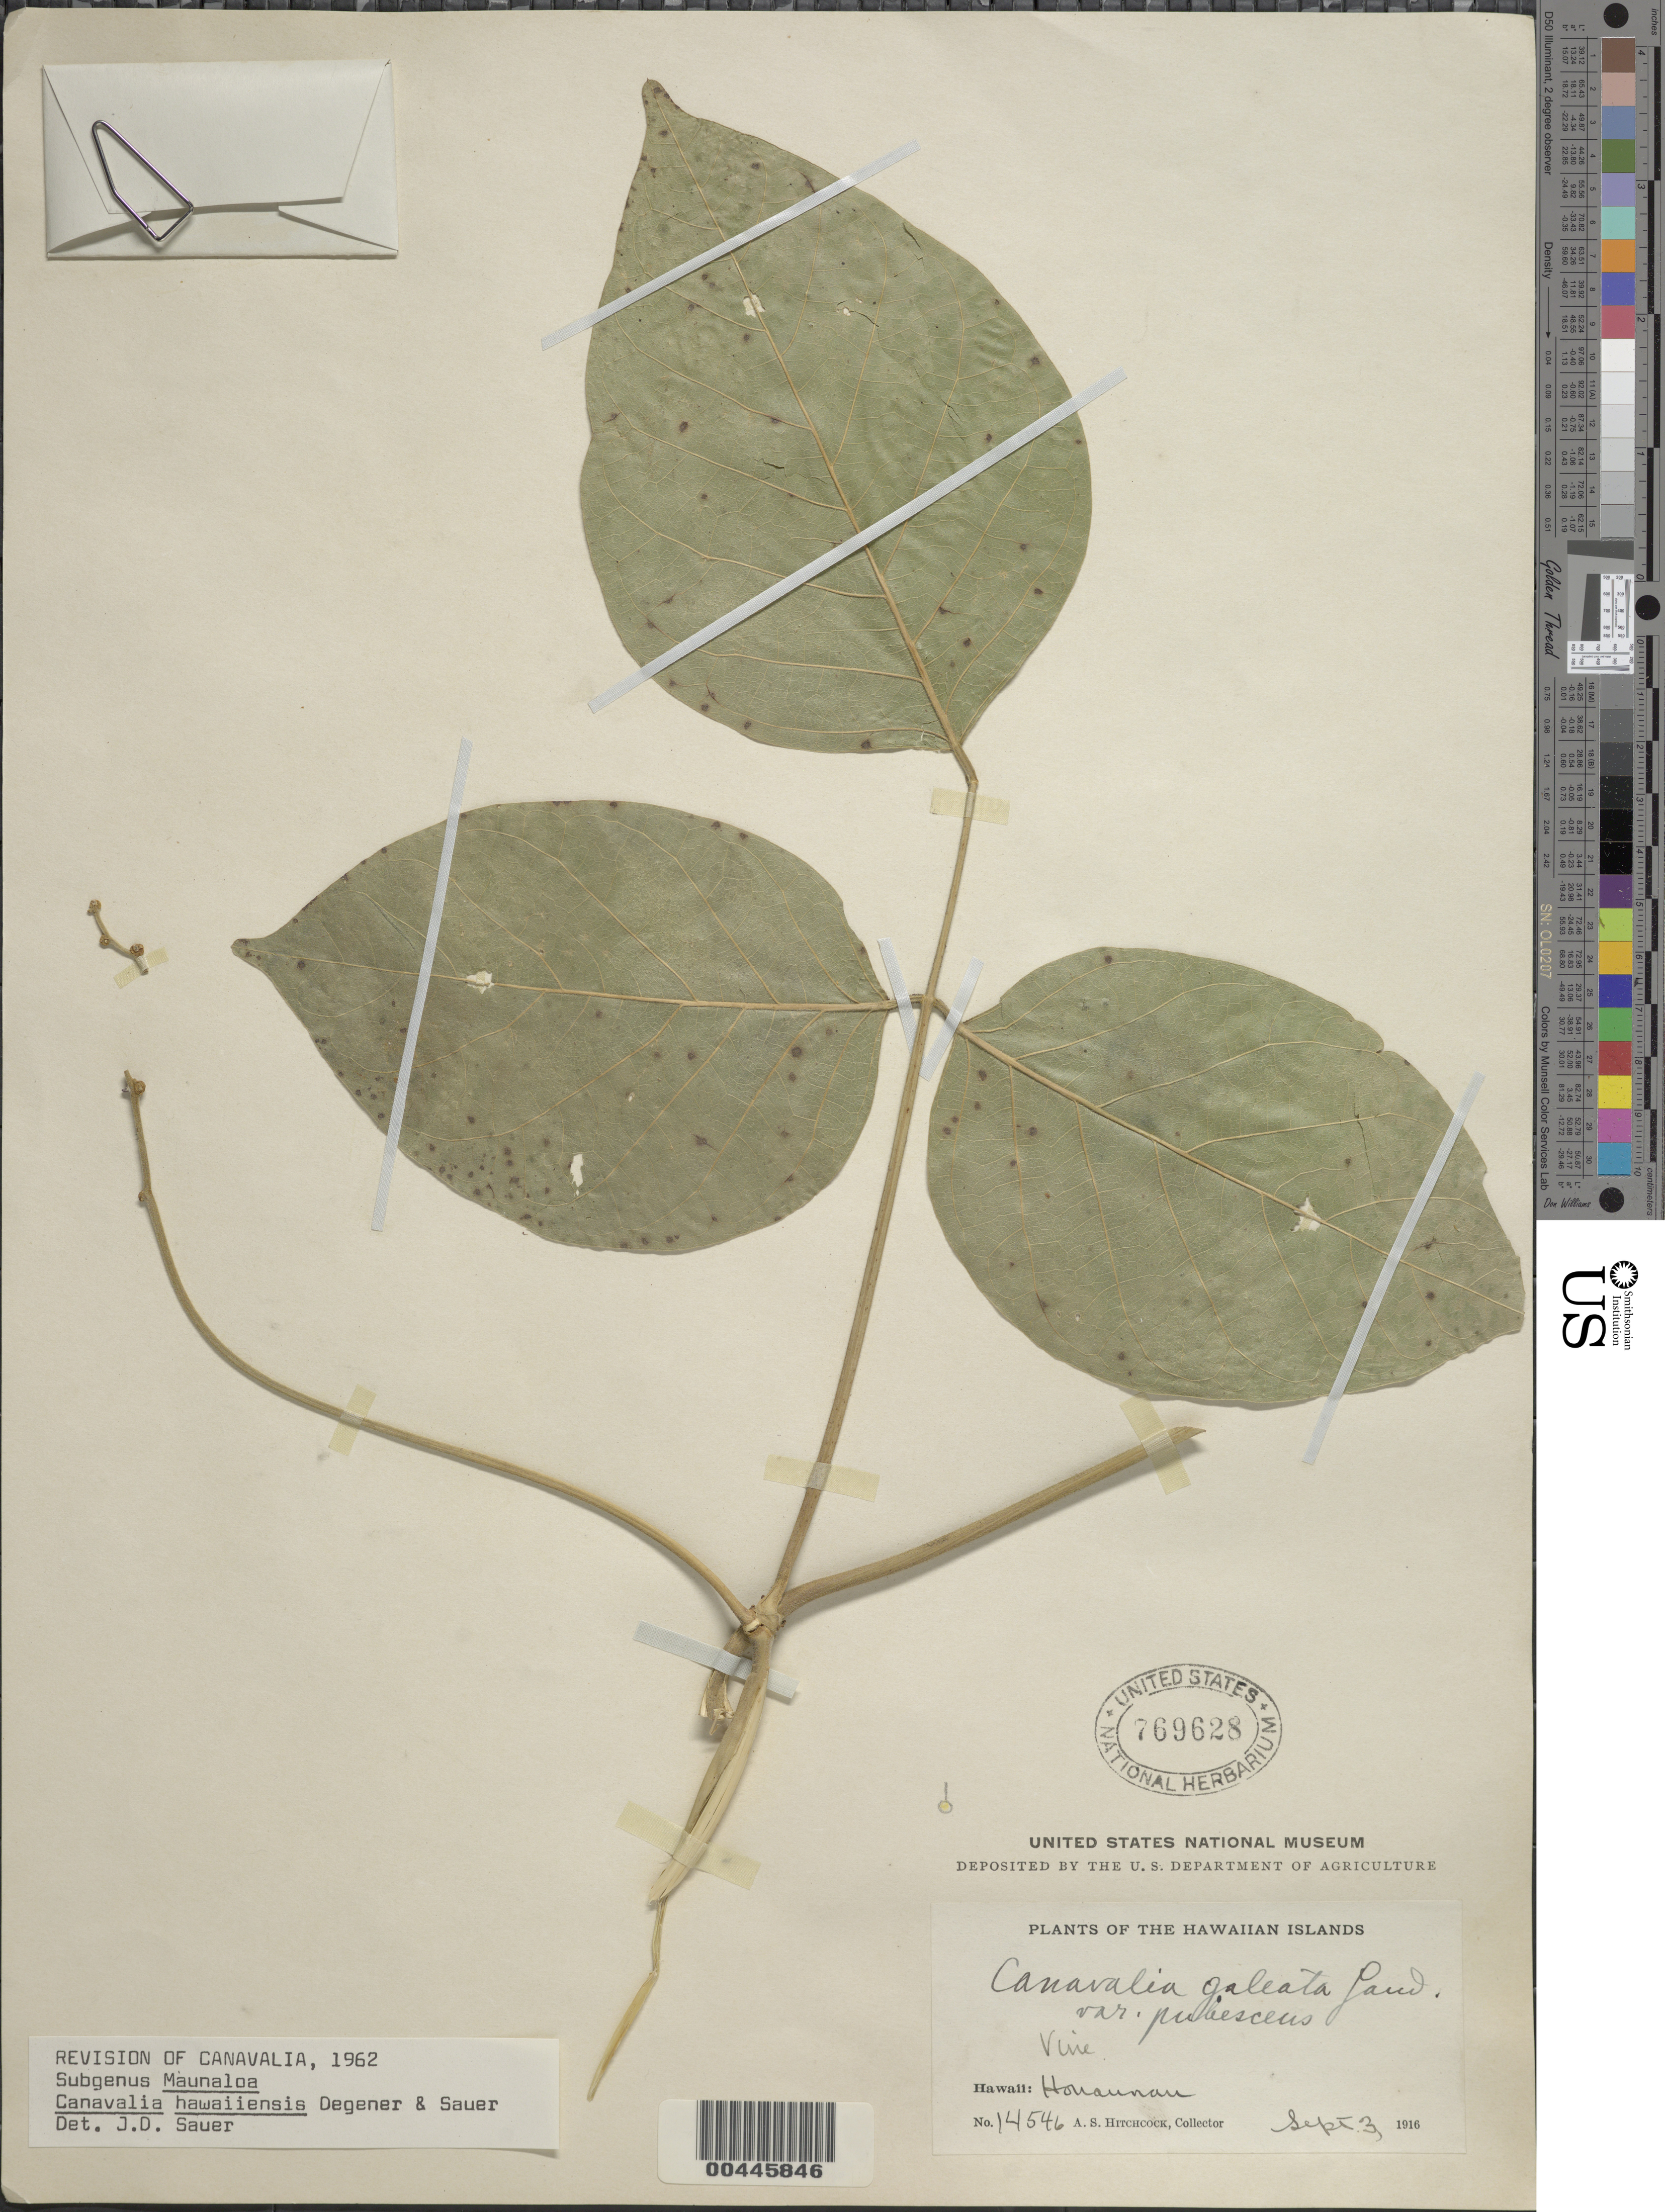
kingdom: Plantae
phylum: Tracheophyta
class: Magnoliopsida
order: Fabales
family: Fabaceae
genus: Canavalia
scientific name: Canavalia hawaiiensis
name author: O. Deg. & J.D. Sauer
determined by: Sauer, J. D.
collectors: A. S. Hitchcock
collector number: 14546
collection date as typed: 3 Sep 1916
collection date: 1916-09-03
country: United States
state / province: Hawaii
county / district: Hawaii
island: Hawaii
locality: Honaunau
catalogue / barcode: US 769628